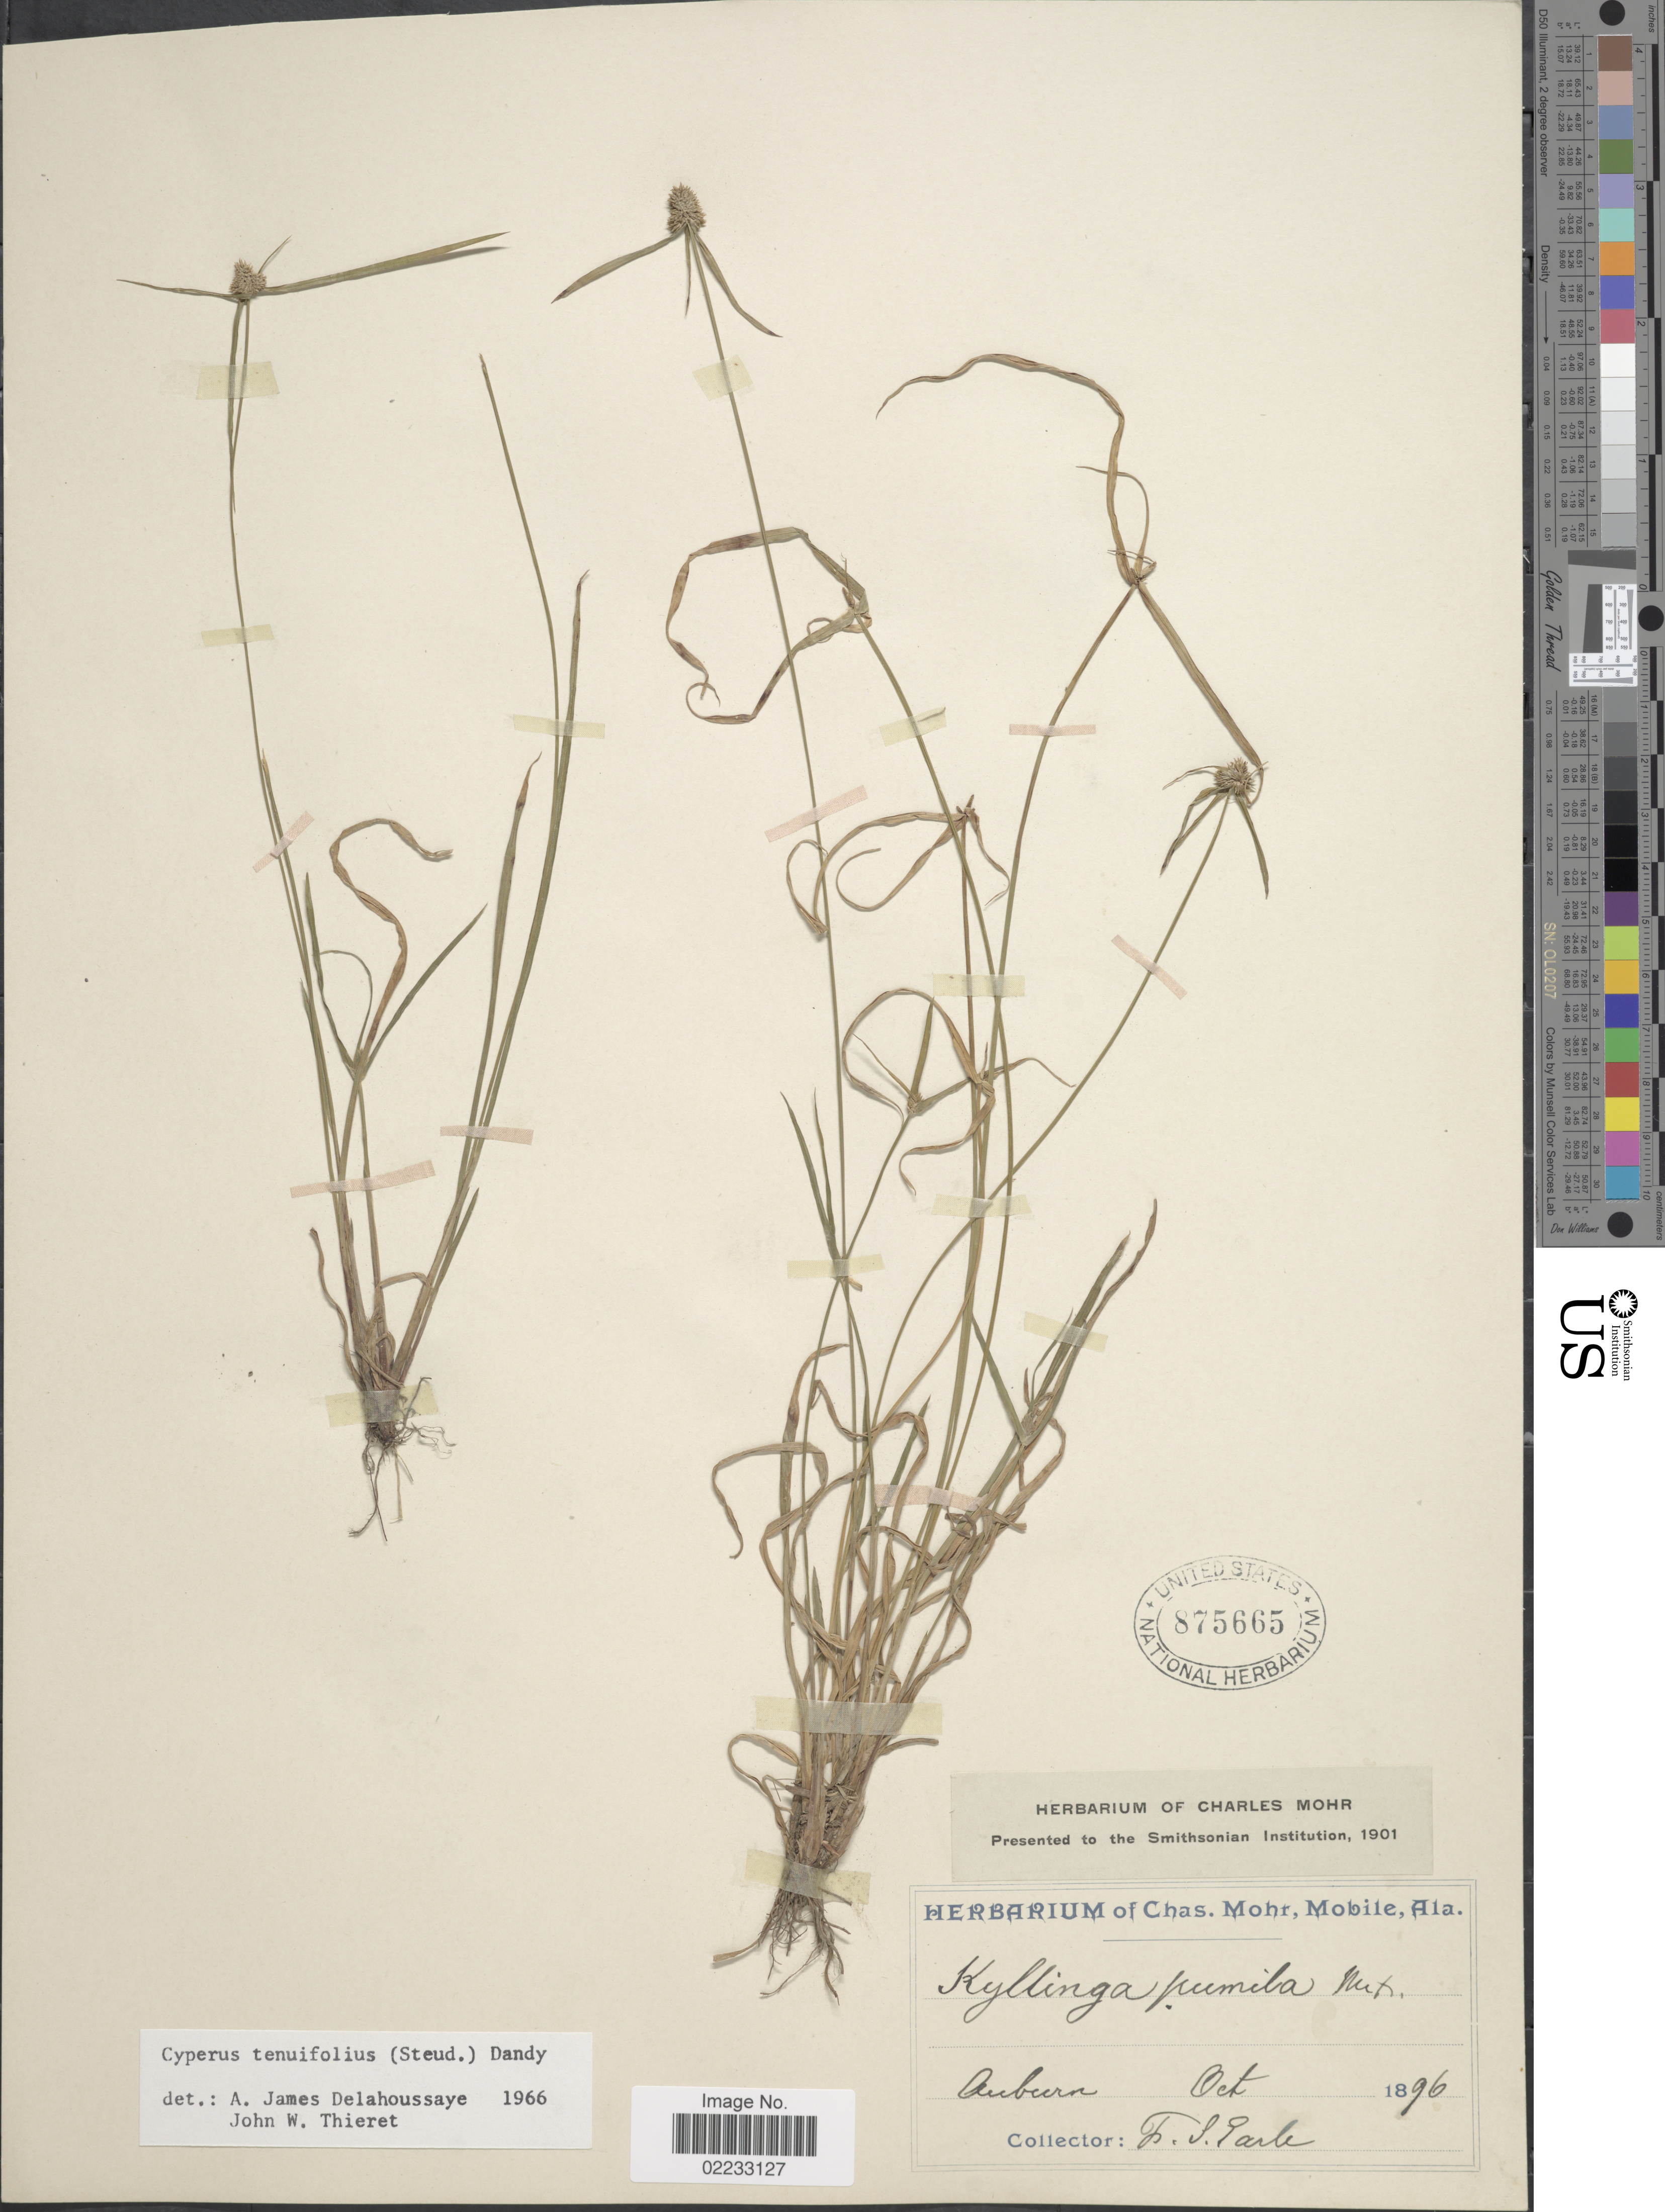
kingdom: Plantae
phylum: Tracheophyta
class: Liliopsida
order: Poales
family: Cyperaceae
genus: Cyperus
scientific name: Cyperus hortensis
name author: (Salzm. ex Steud.) Dorr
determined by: Strong, Mark T., (BOT), Smithsonian Institution - National Museum of Natural History (UNITED STATES)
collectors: F. S. Earle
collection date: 1896-10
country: United States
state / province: Alabama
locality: Auburn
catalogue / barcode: US 875665